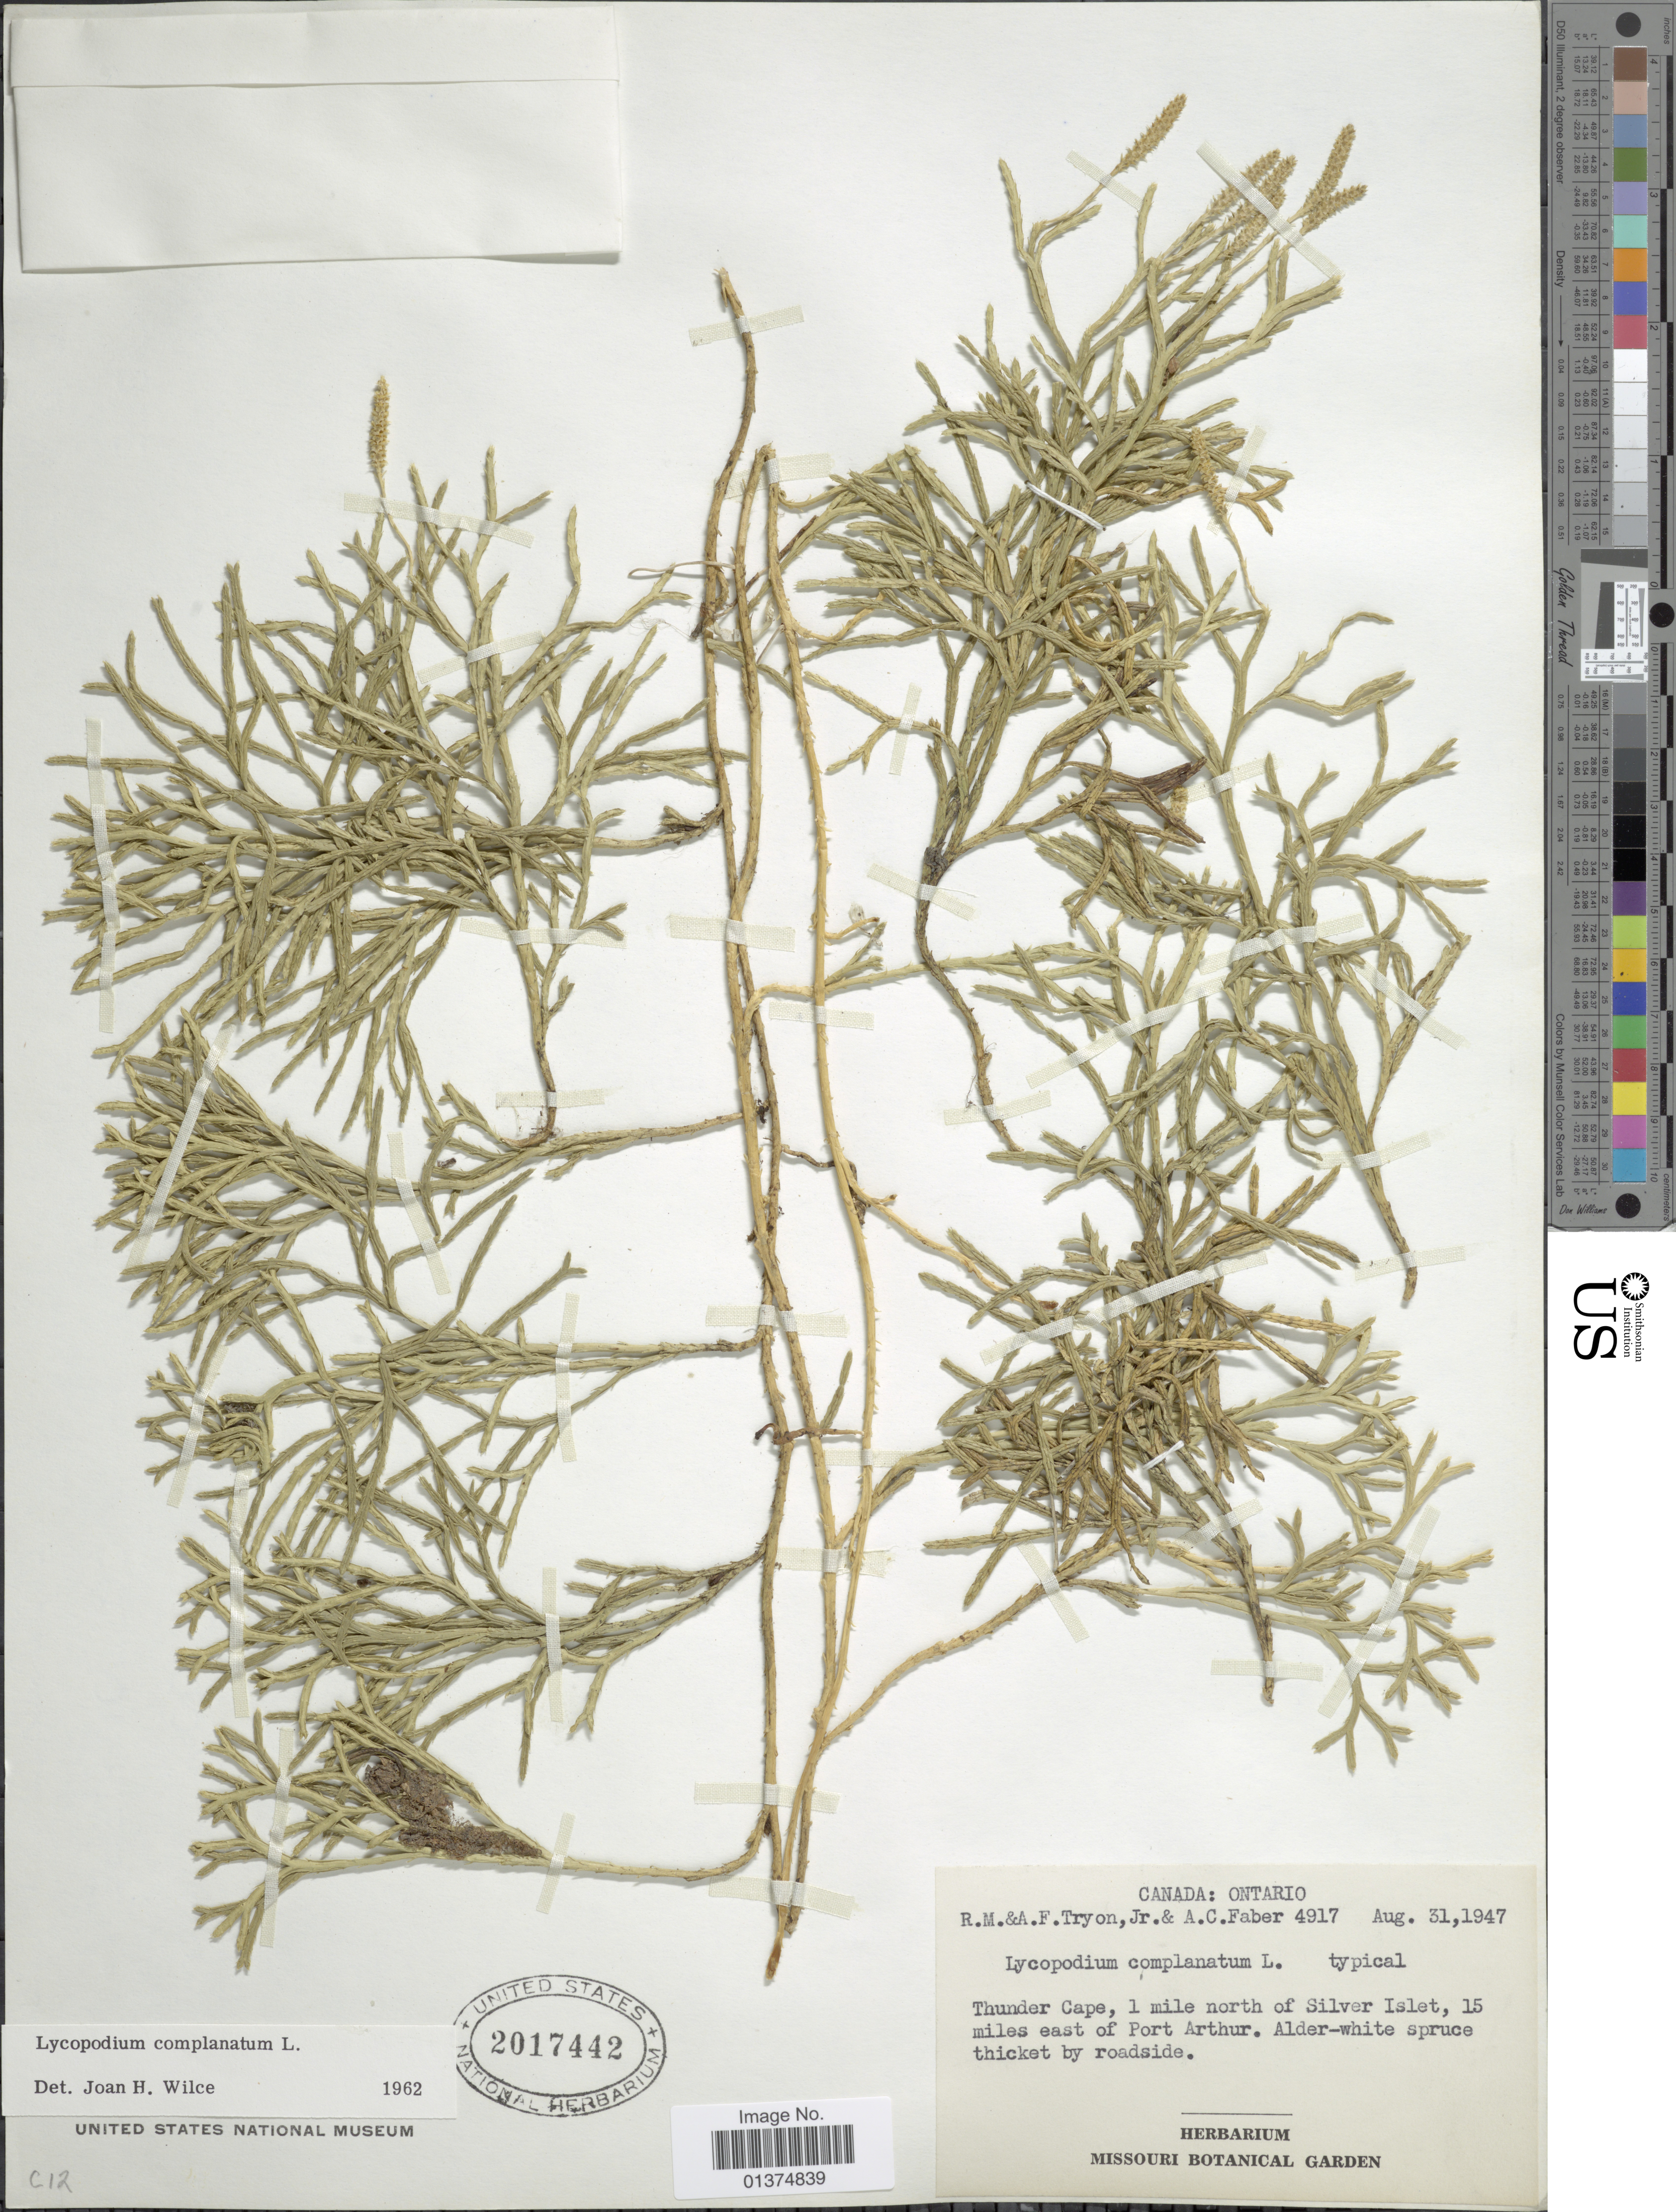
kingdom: Plantae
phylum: Tracheophyta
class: Lycopodiopsida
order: Lycopodiales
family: Lycopodiaceae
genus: Diphasiastrum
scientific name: Diphasiastrum complanatum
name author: (L.) Holub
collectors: R. M. Tryon & A. F. Tryon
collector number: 4917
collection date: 1947-08-31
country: Canada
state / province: Ontario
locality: Thunder Cape, 1 mile north of Silver Islet, 15 miles east of Port Arthur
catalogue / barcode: US 2017442